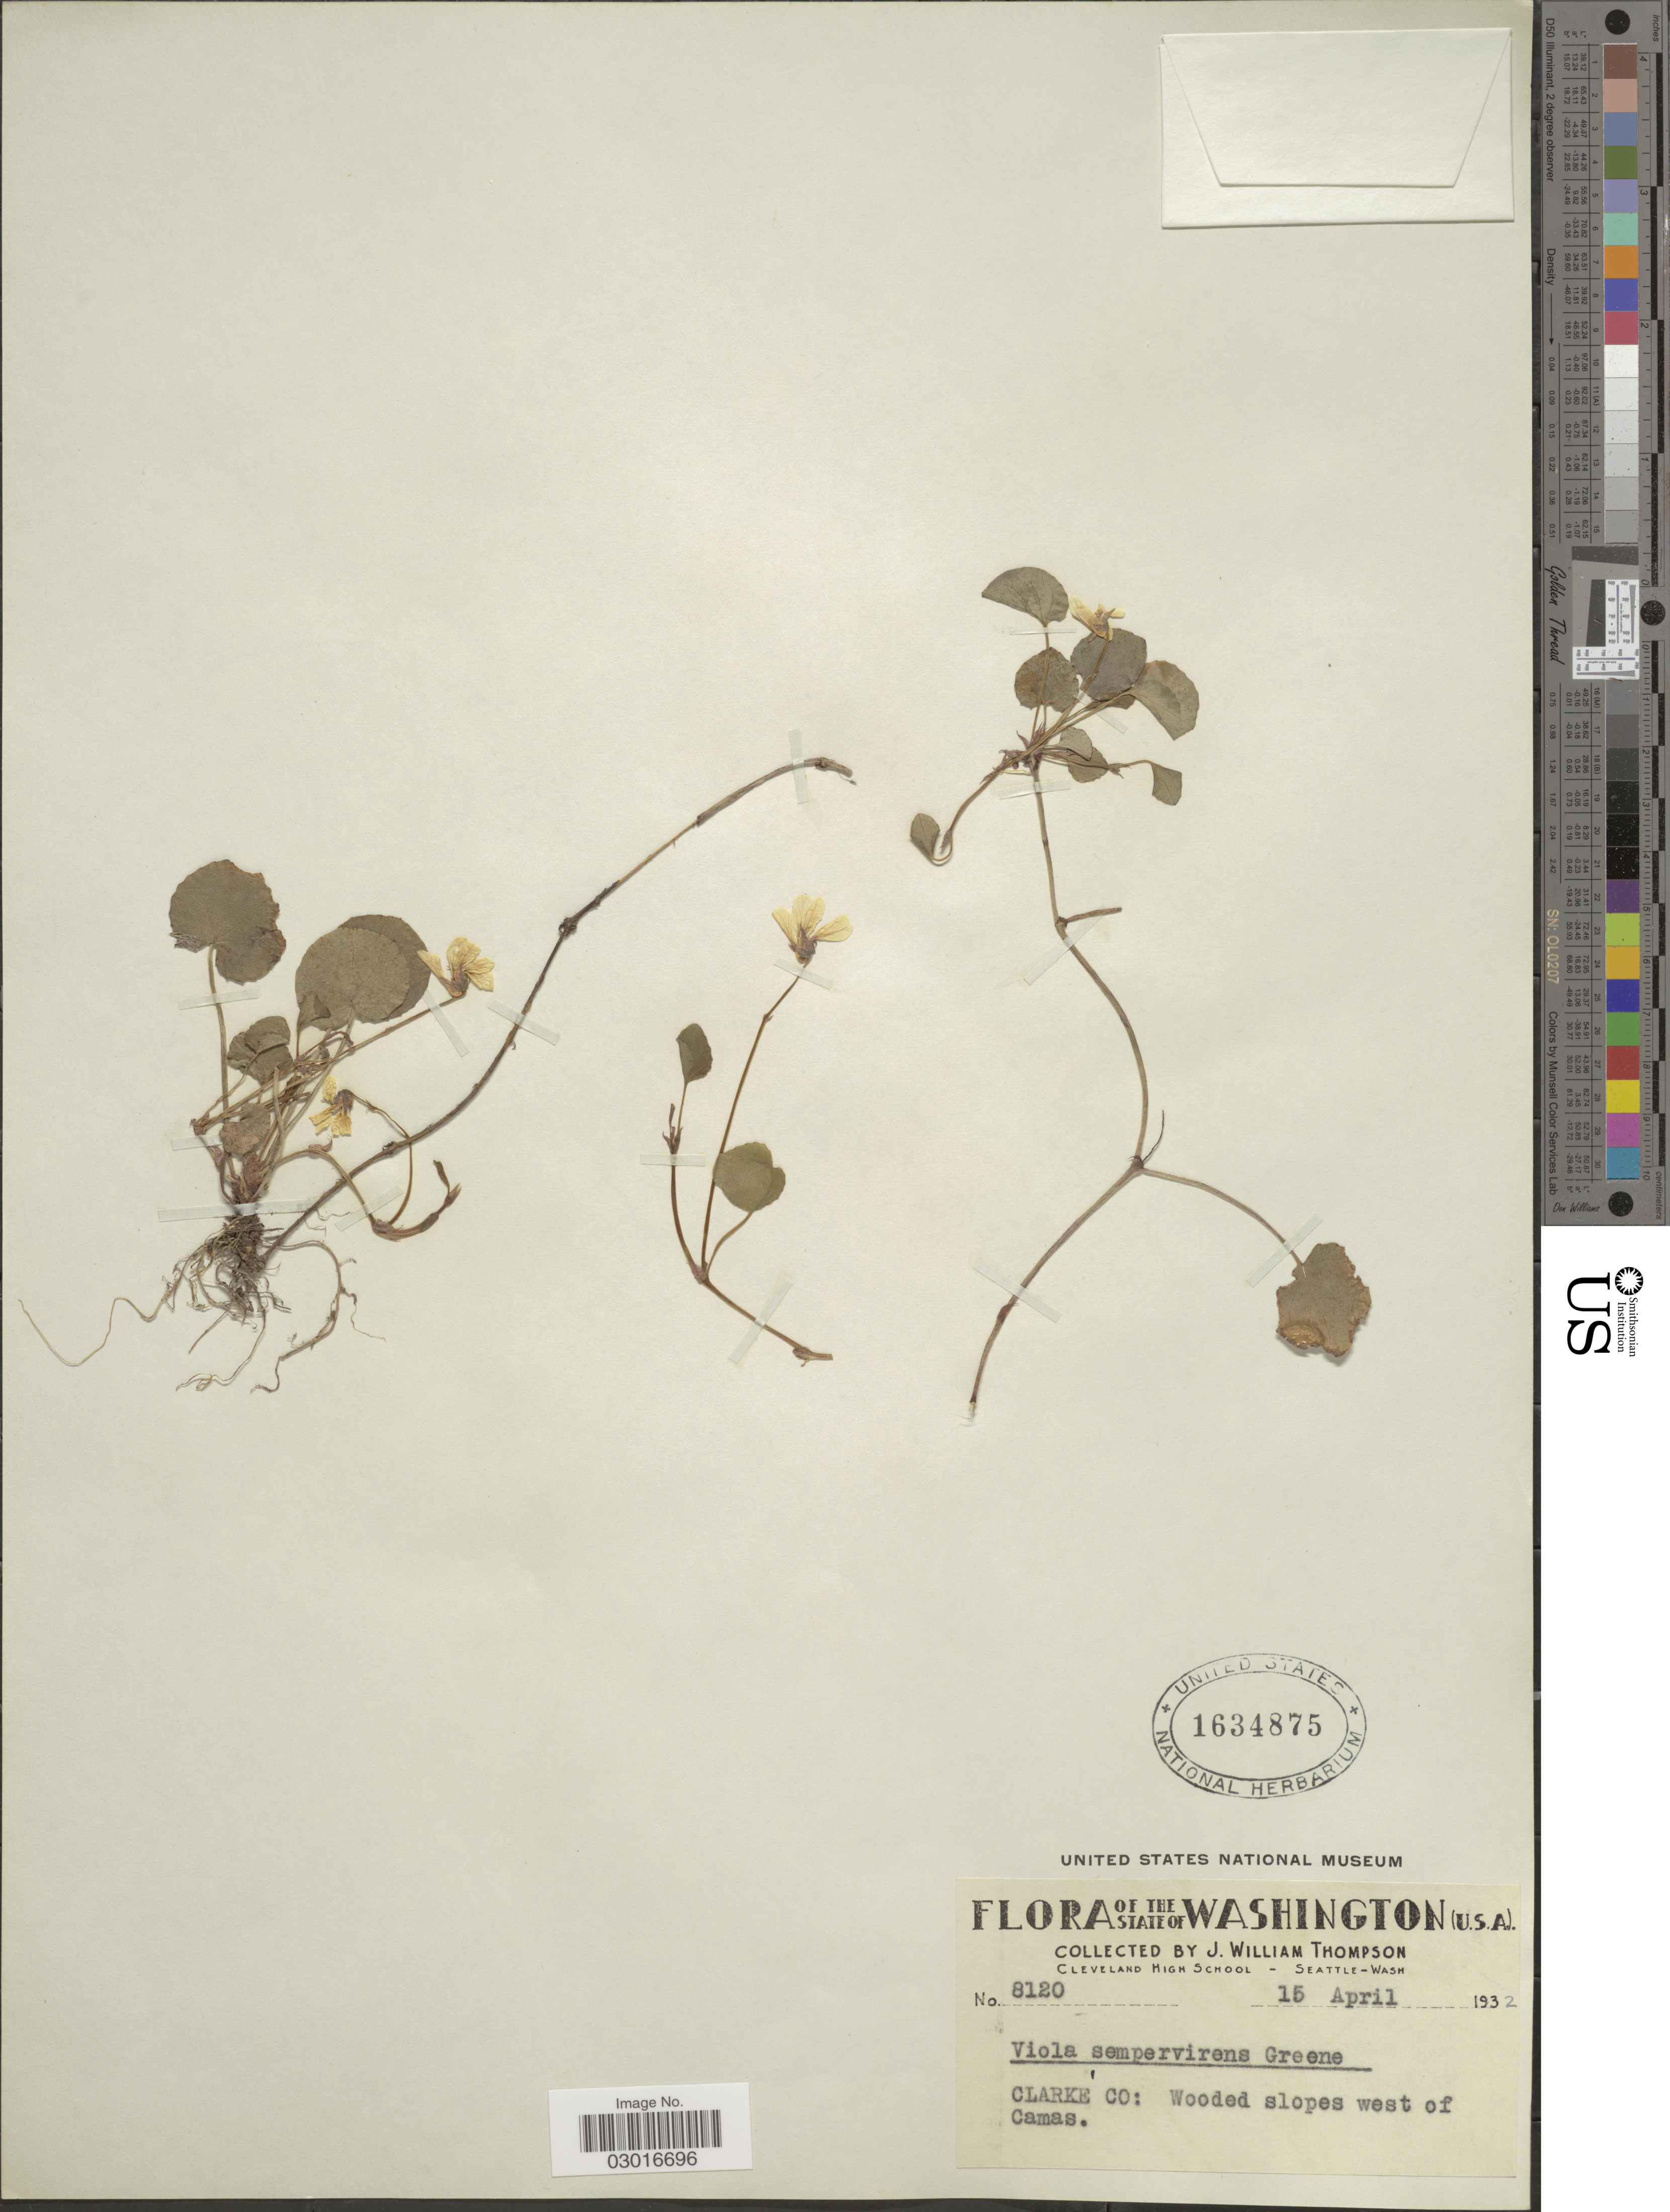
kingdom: Plantae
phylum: Tracheophyta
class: Magnoliopsida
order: Malpighiales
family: Violaceae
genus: Viola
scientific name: Viola sempervirens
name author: Greene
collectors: J. W. Thompson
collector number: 8120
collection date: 1932-04-15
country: United States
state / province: Washington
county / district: Clark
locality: Clarke Co: Wooded slopes west of Camas.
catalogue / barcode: US 1634875